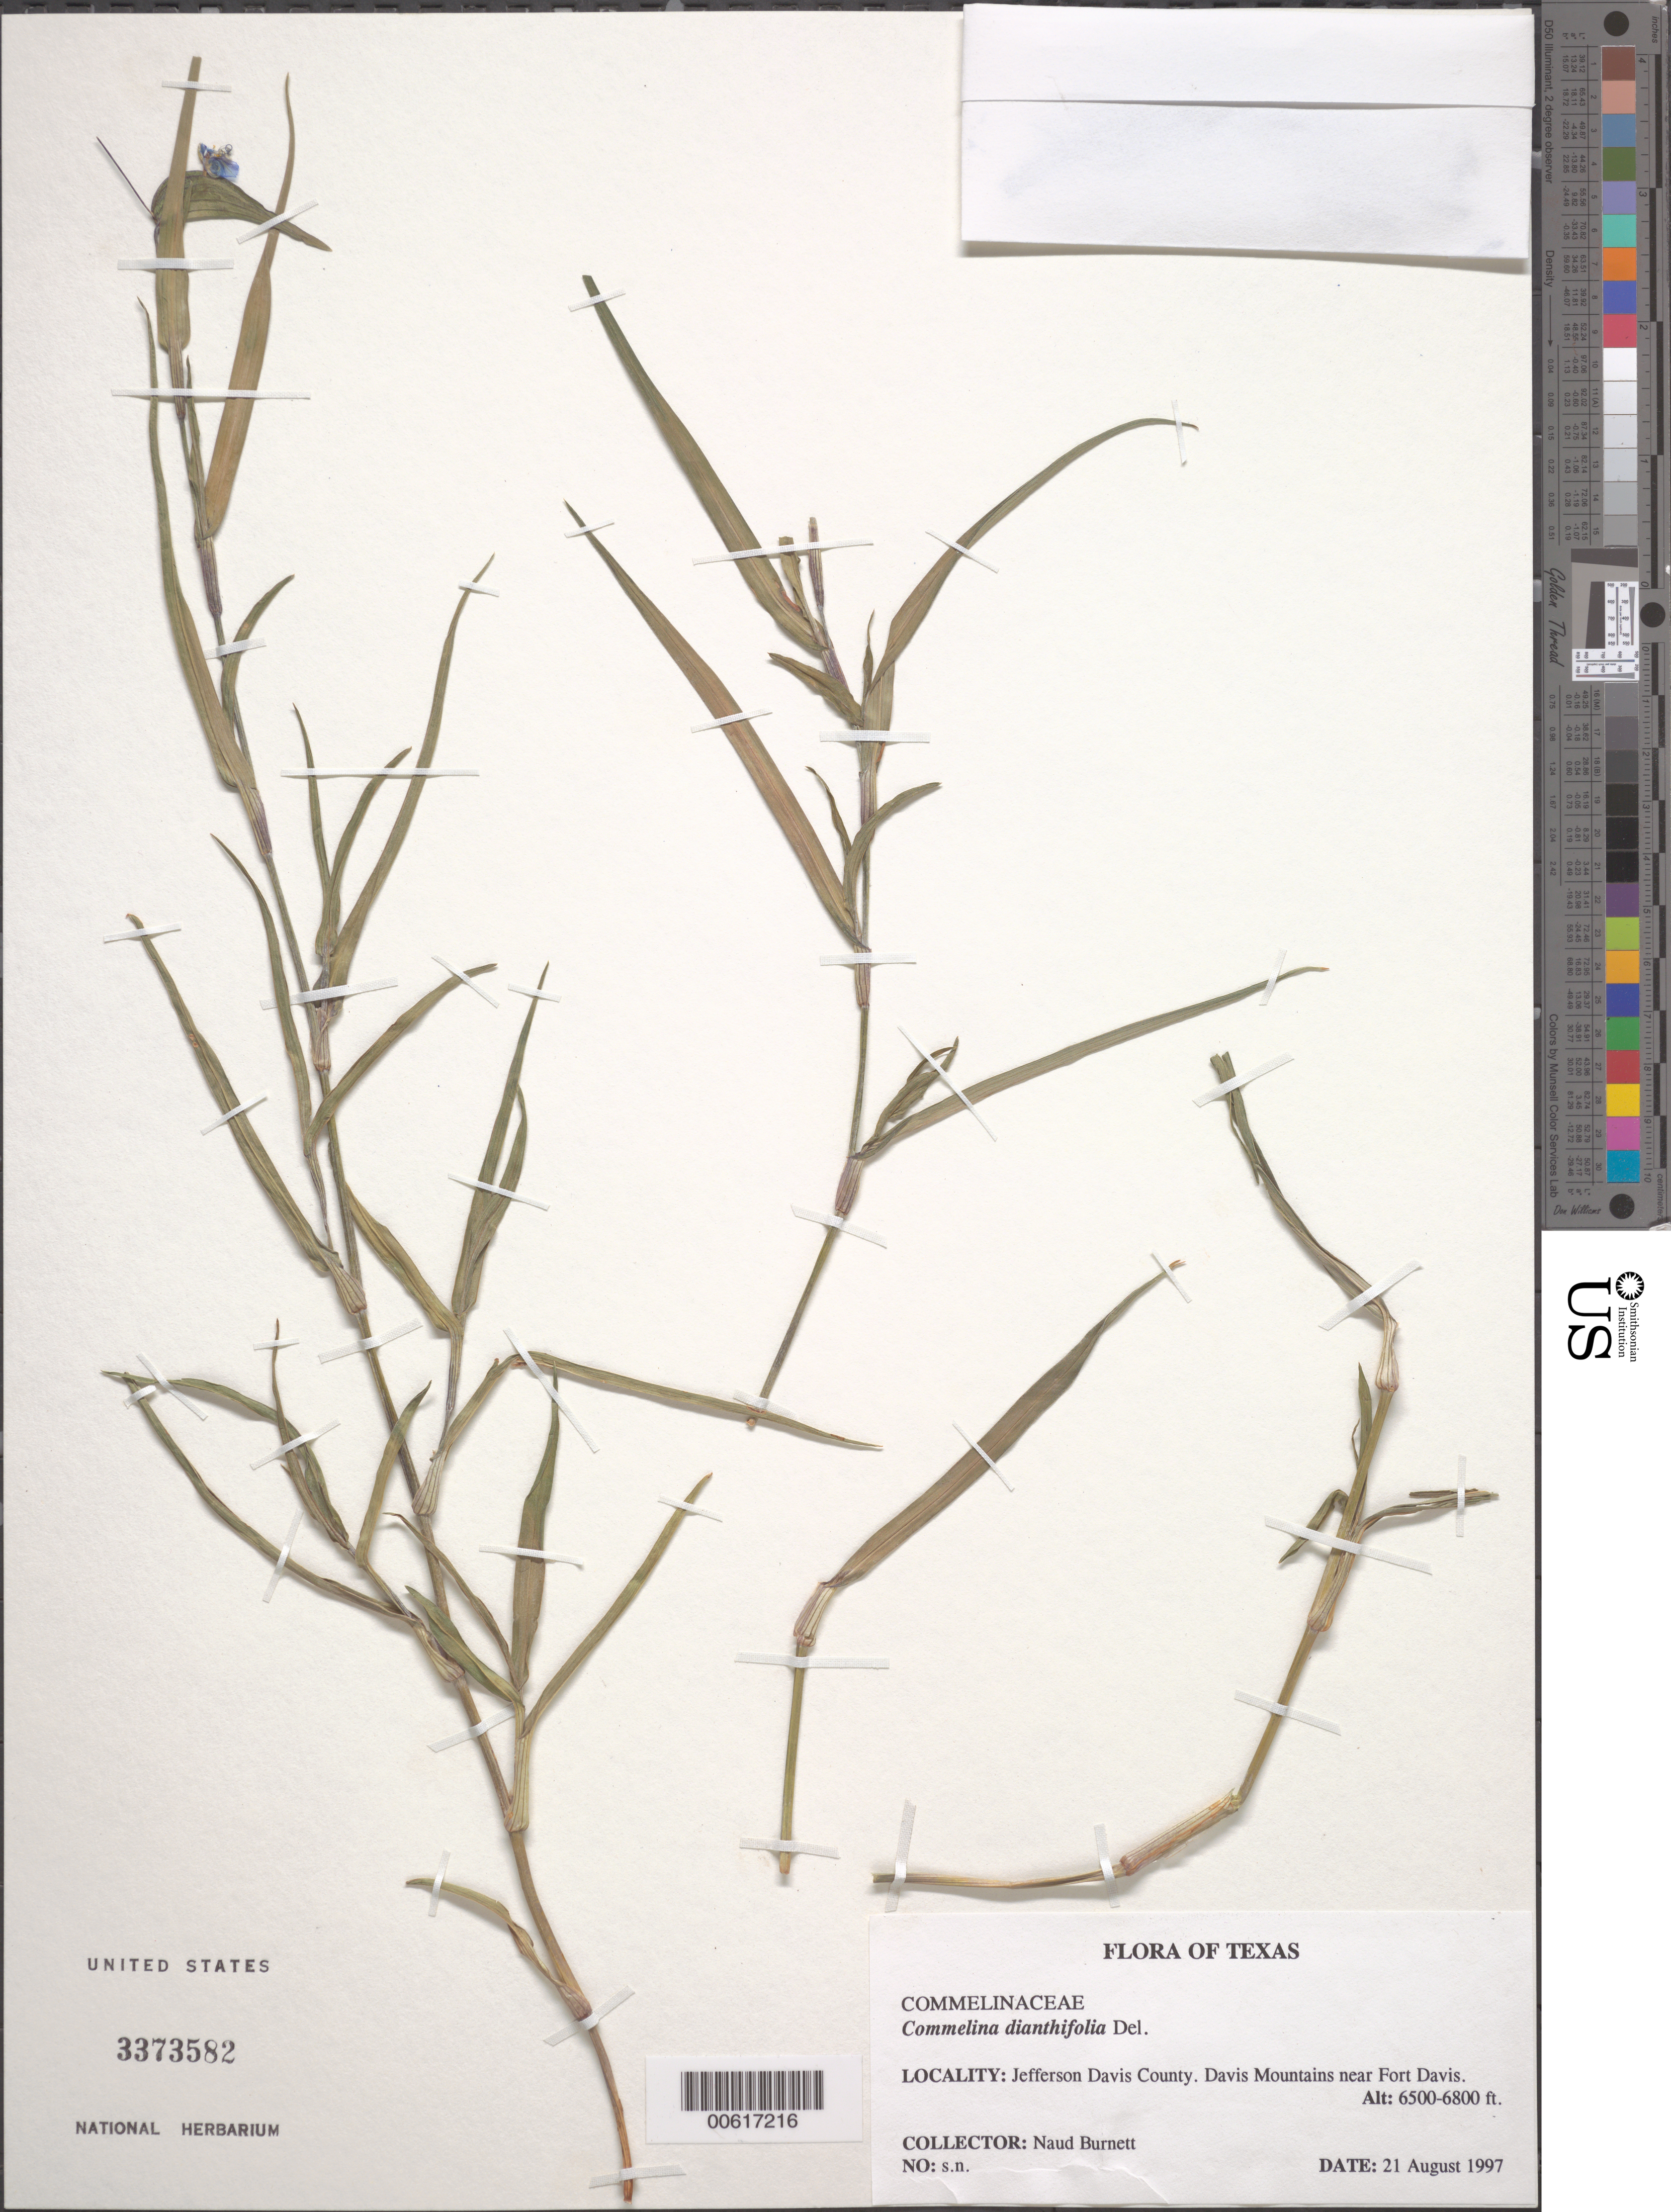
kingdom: Plantae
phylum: Tracheophyta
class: Liliopsida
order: Commelinales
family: Commelinaceae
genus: Commelina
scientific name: Commelina dianthifolia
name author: Redouté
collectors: N. Burnett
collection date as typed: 21 Aug 1997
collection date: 1997-08-21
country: United States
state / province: Texas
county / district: Jeff Davis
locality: Davis mts near fort davis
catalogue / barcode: US 3373582